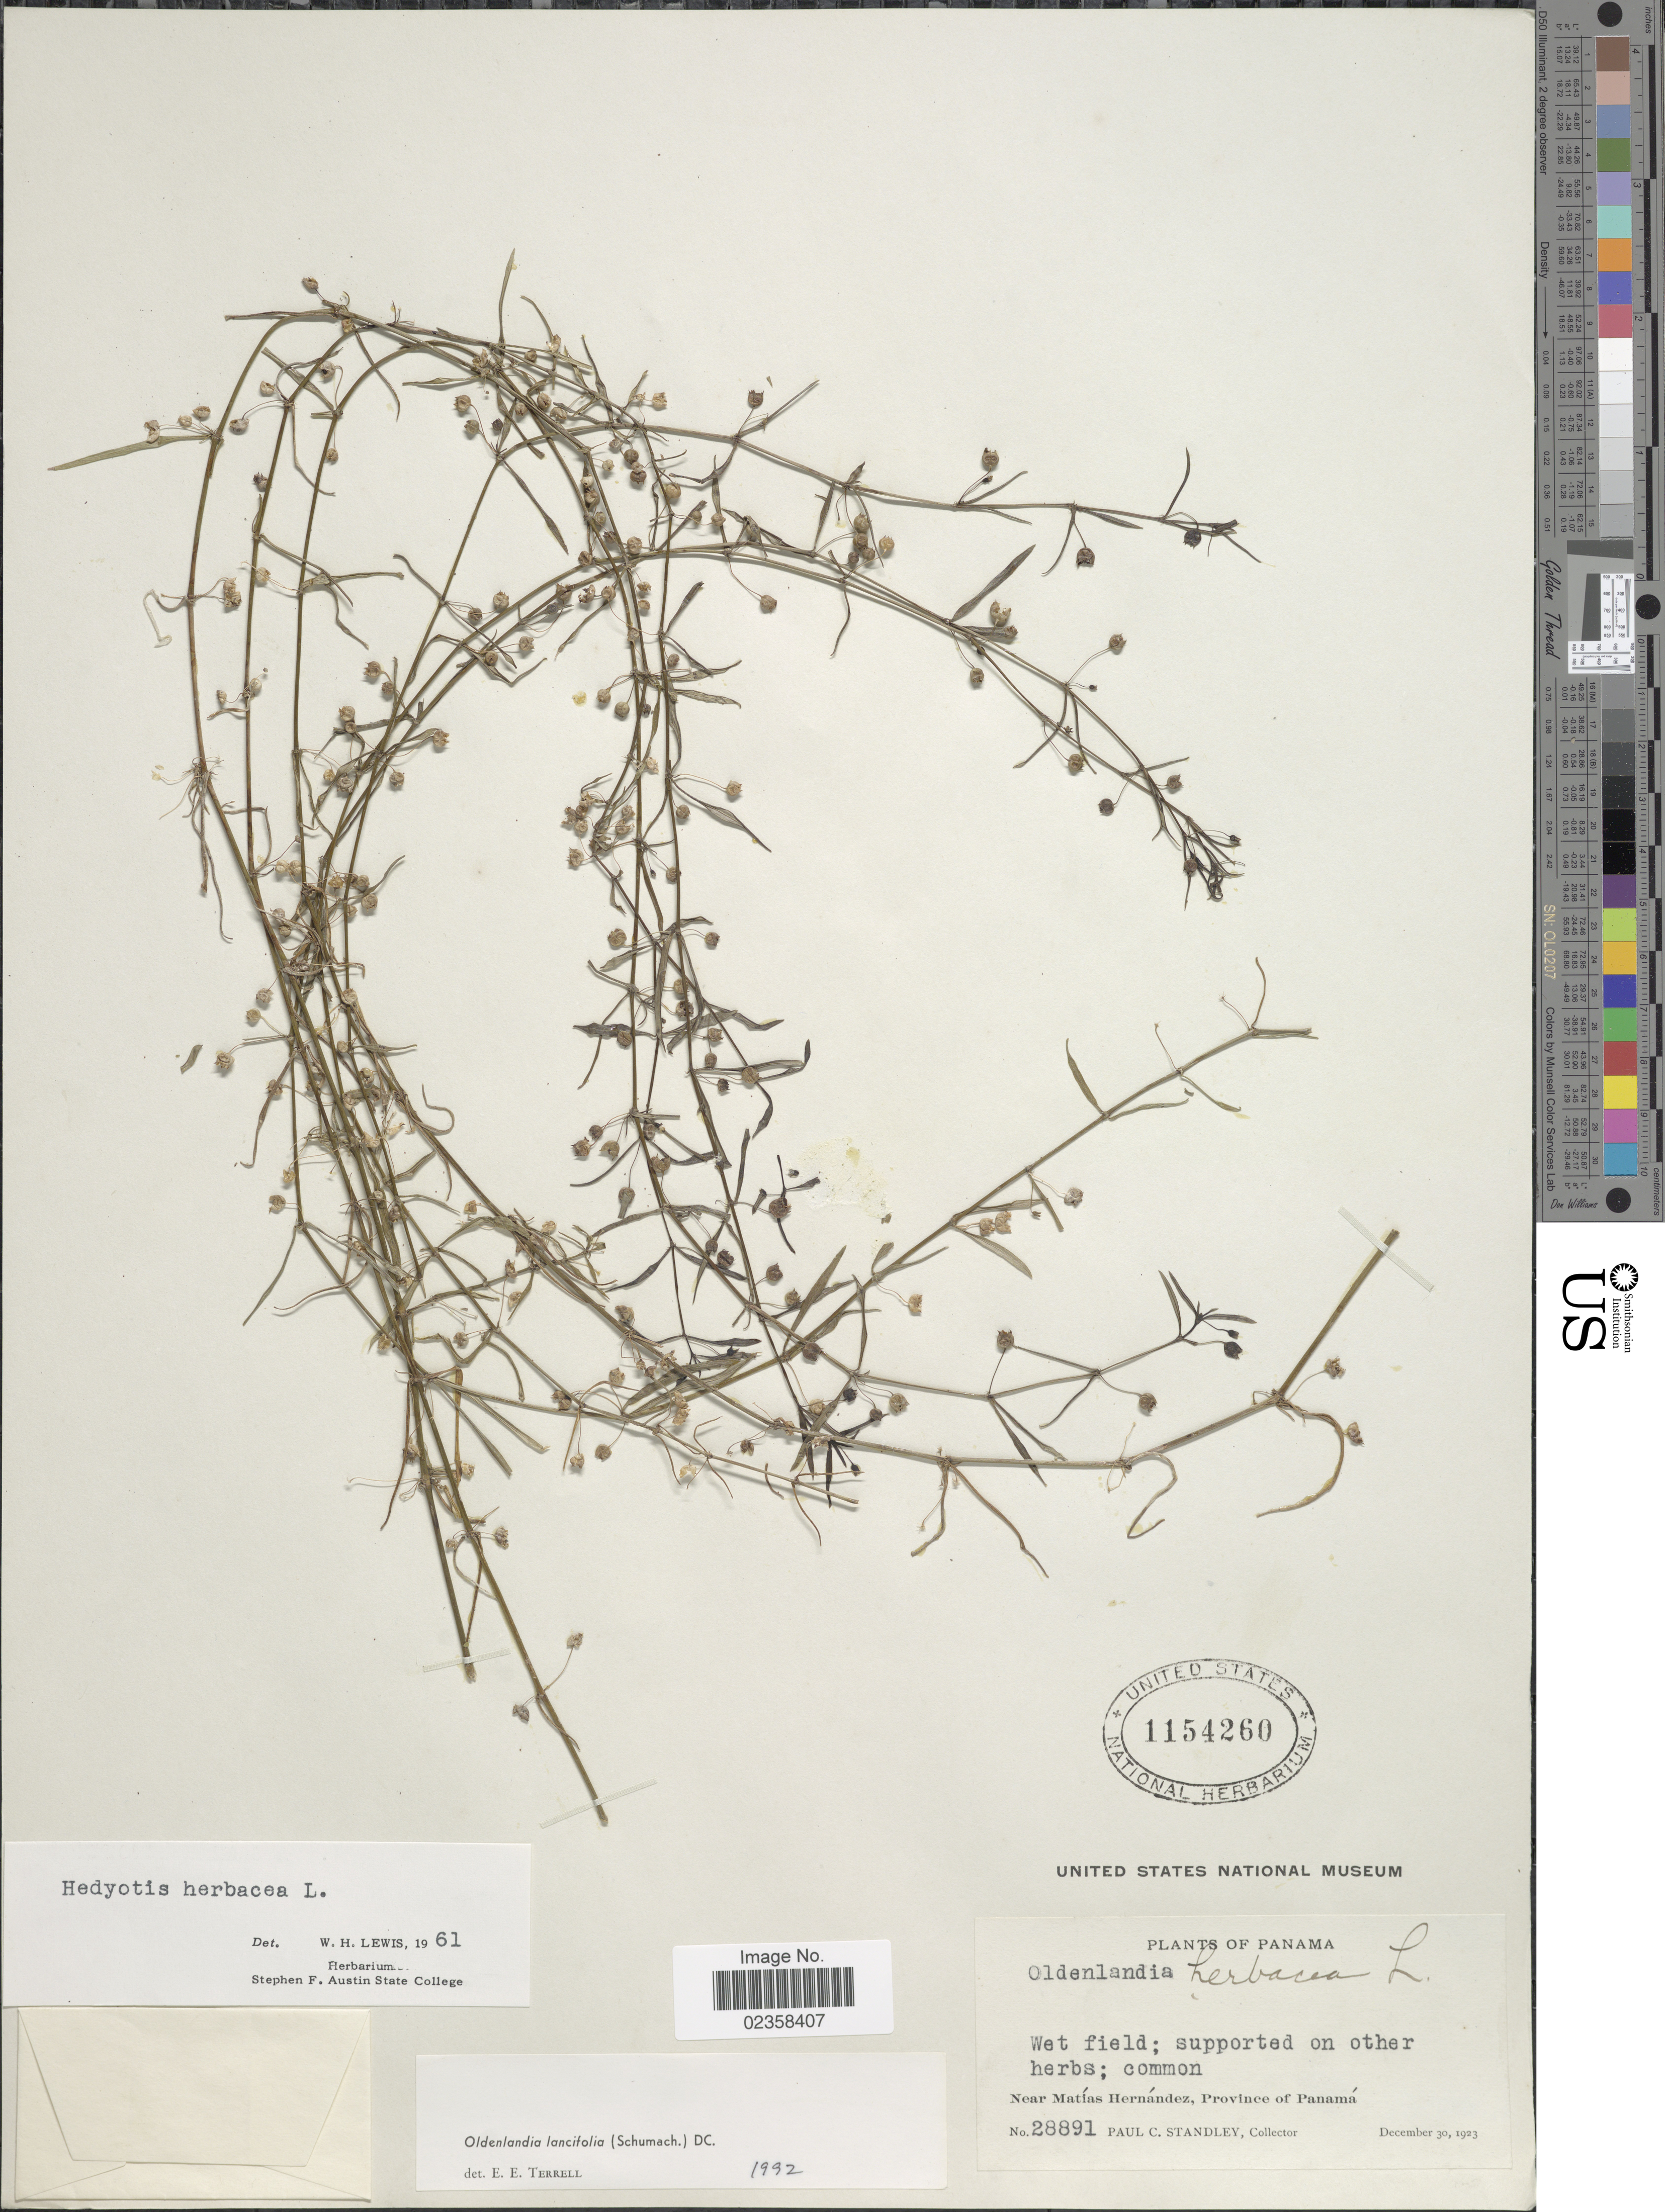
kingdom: Plantae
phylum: Tracheophyta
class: Magnoliopsida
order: Gentianales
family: Rubiaceae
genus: Oldenlandia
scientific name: Oldenlandia lancifolia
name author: (Schumach.) DC.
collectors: P. C. Standley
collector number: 28891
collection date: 1923-12-30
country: Panama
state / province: Panamá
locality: Near Matias Hernandez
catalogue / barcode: US 1154260